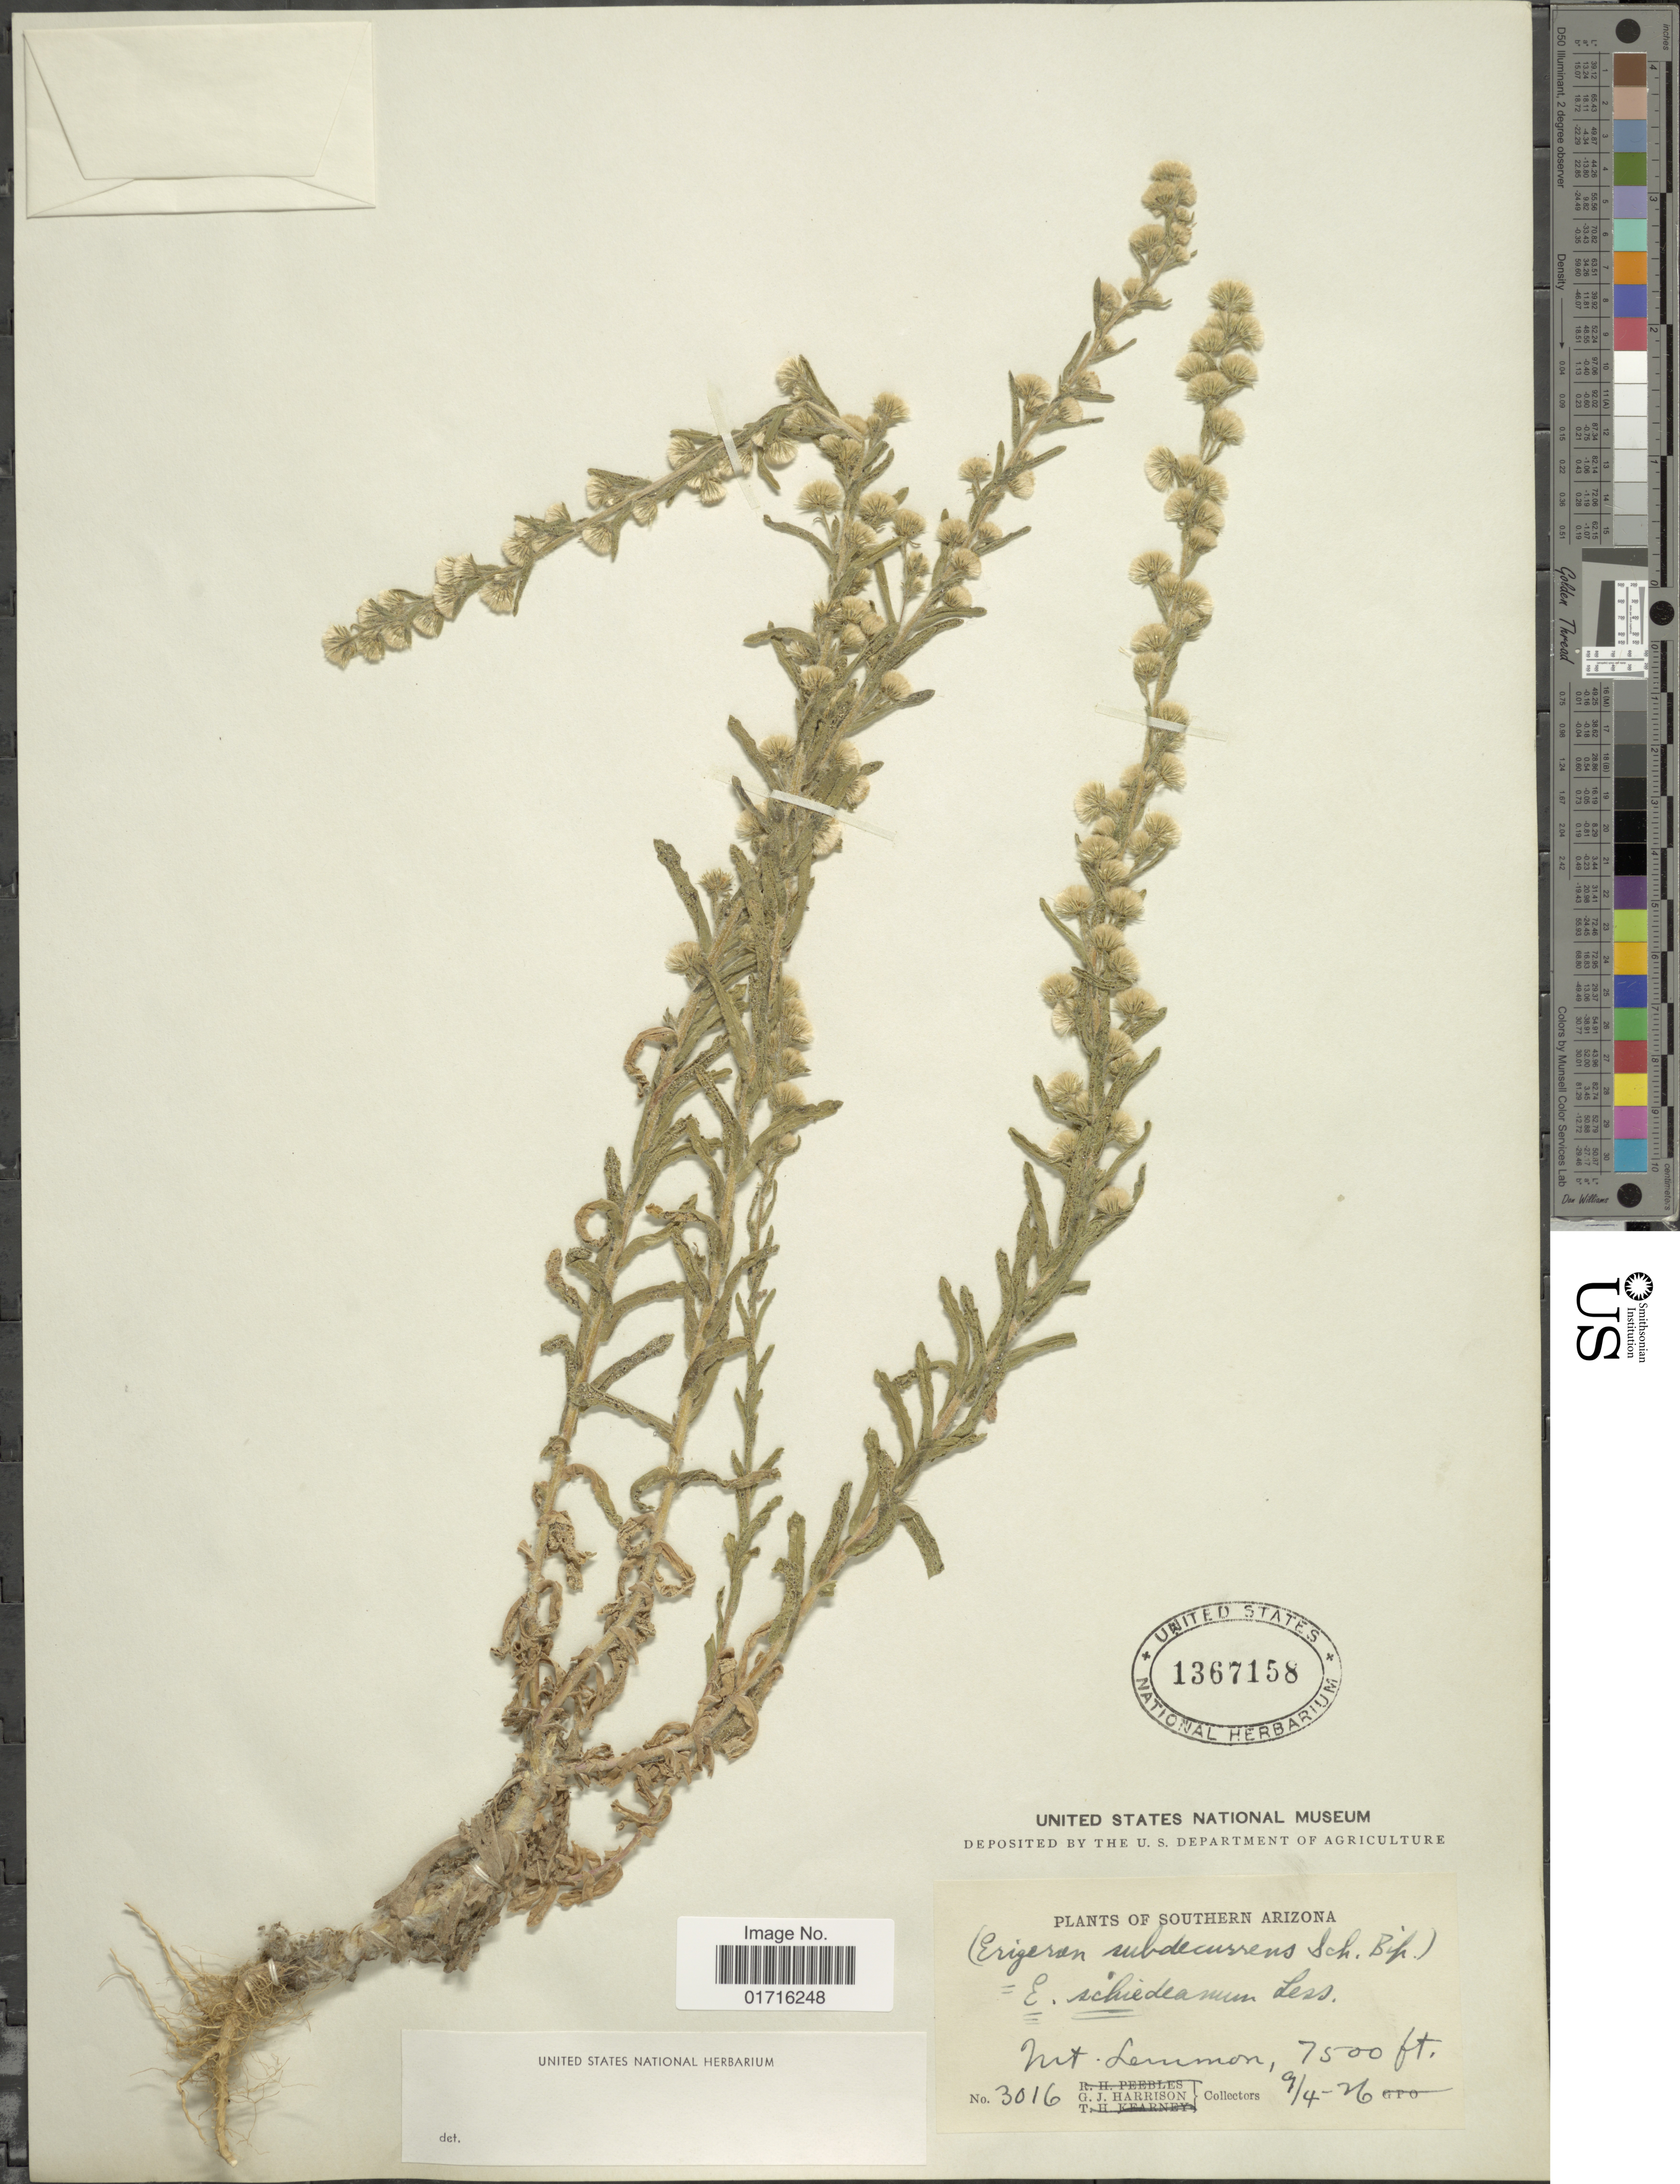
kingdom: Plantae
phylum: Tracheophyta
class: Magnoliopsida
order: Asterales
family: Asteraceae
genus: Conyza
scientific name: Conyza schiedeana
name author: (Less.) Cronq.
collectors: G. J. Harrison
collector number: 3016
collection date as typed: Transcribed d/m/y: 4/9/26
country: United States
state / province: Arizona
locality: Southern Arizona, Mt. Lemmon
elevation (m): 2286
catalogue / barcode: US 1367158